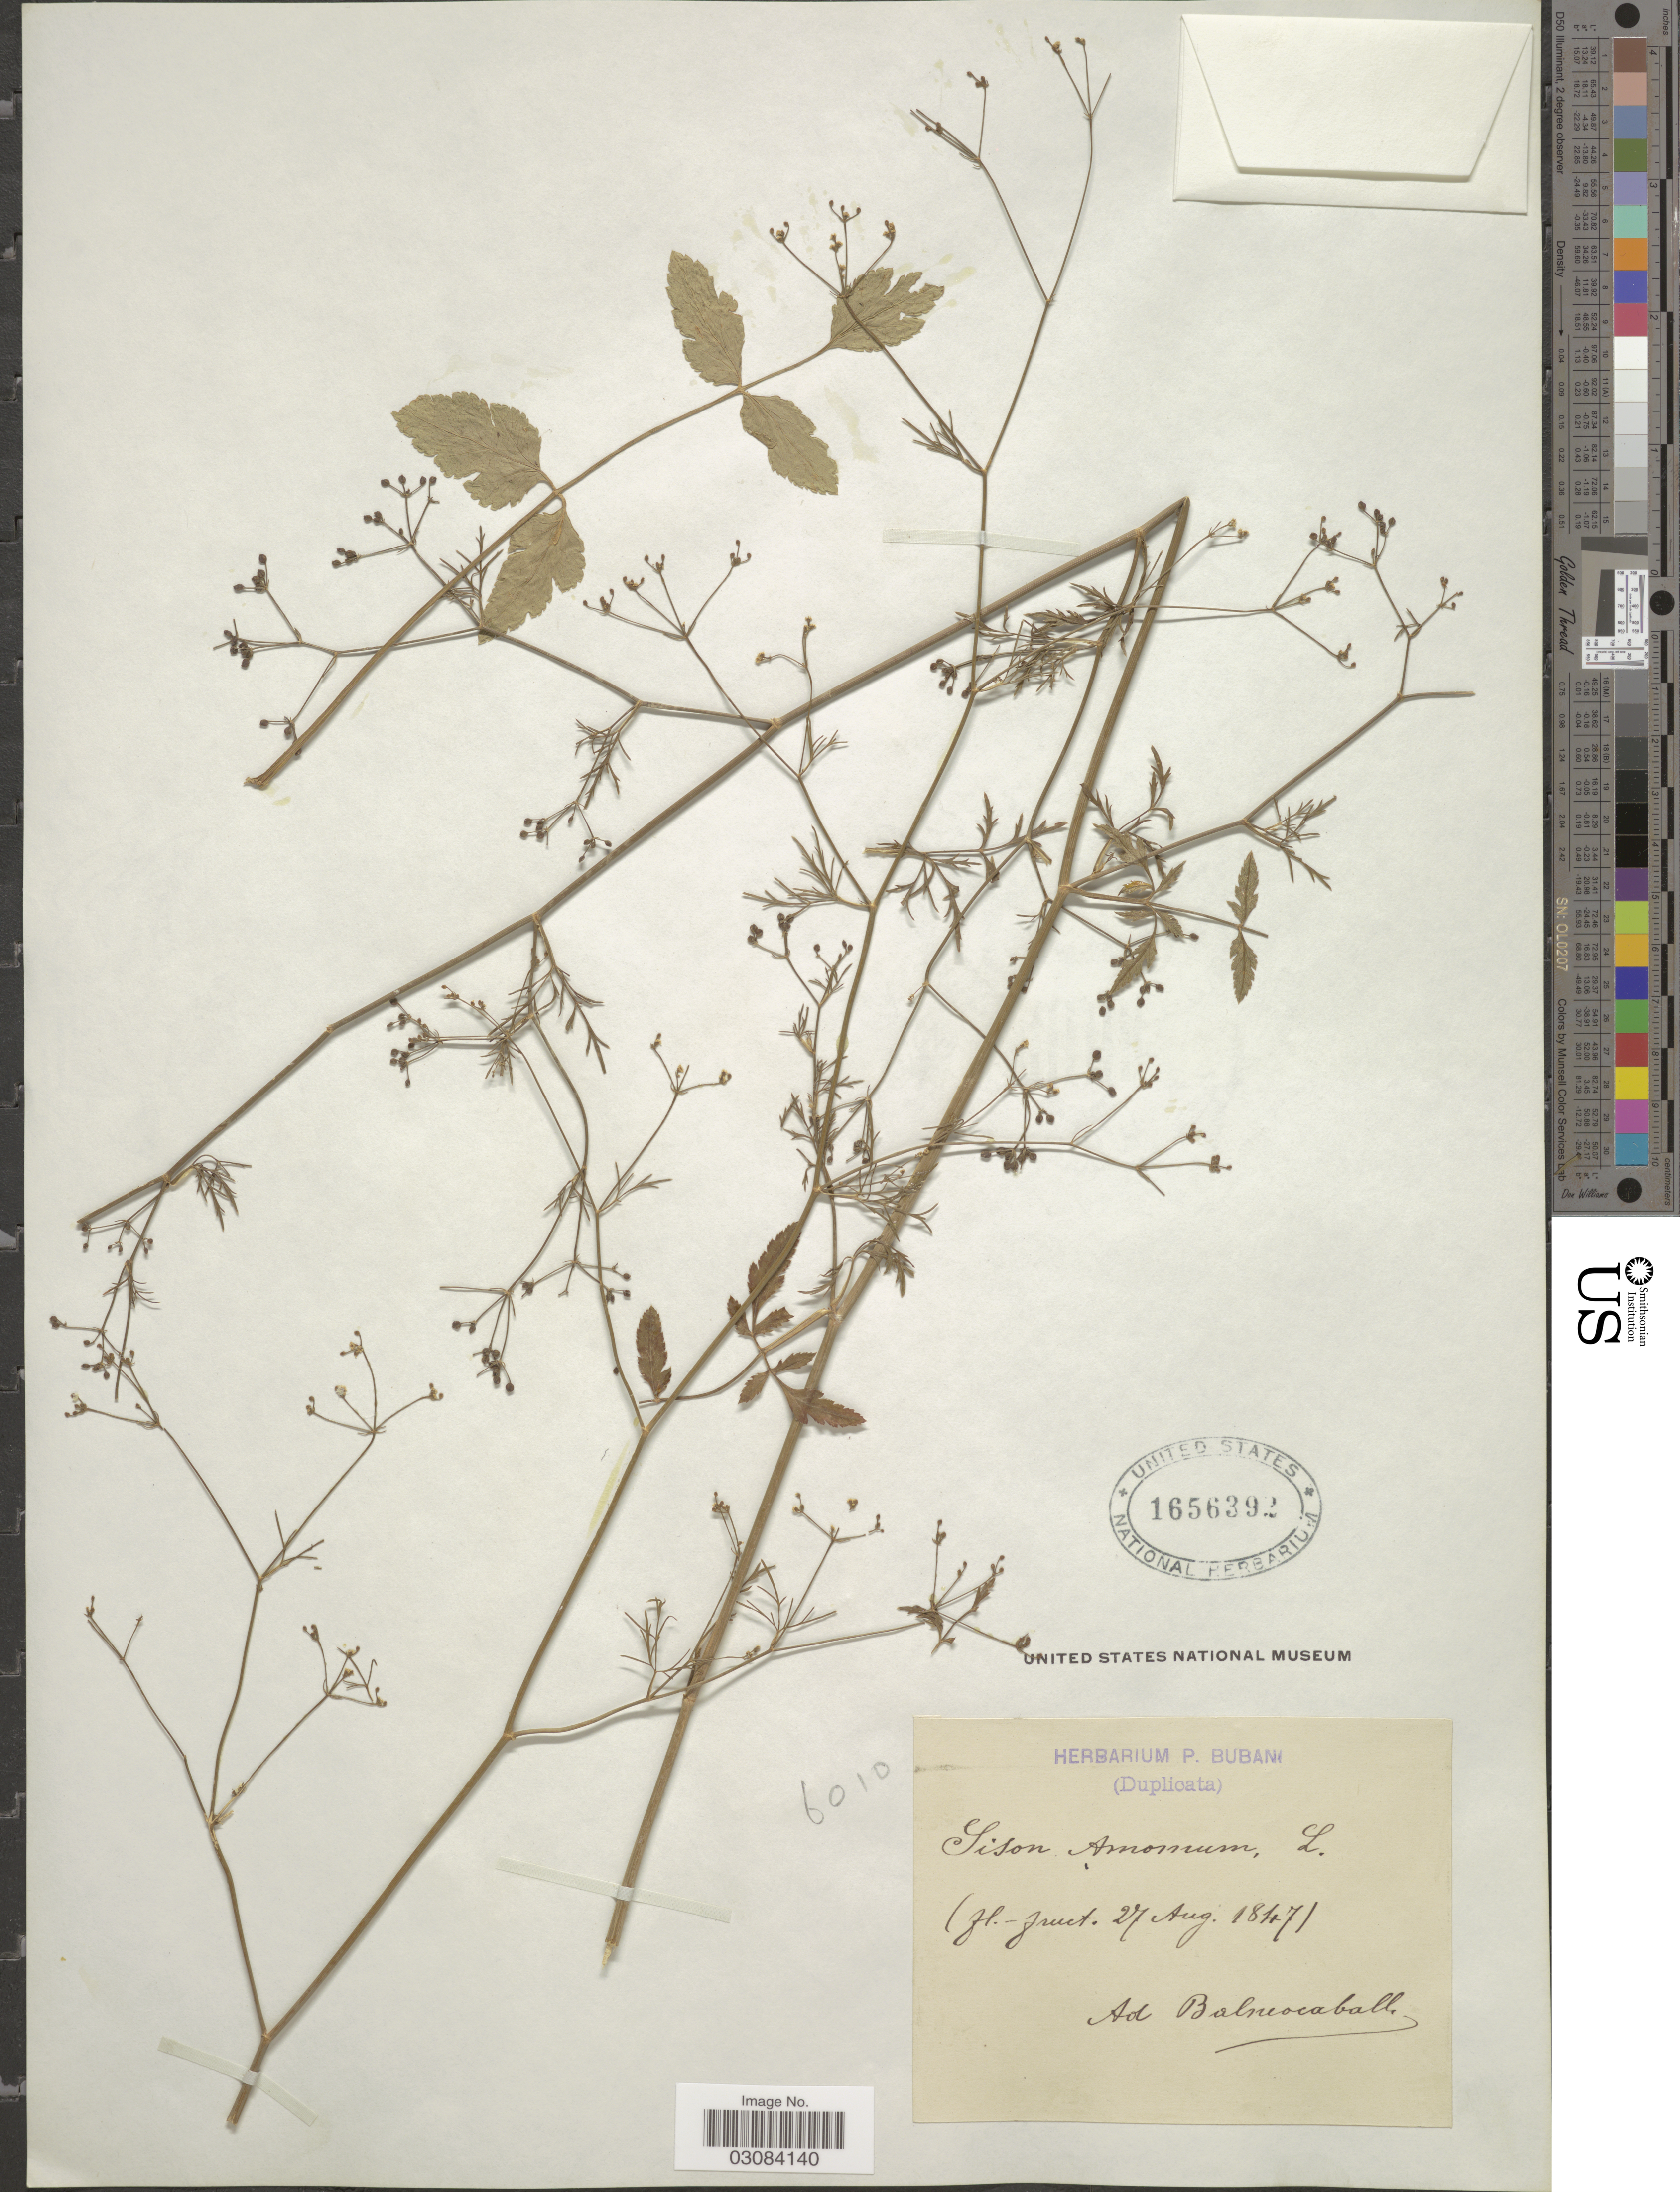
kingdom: Plantae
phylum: Tracheophyta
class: Magnoliopsida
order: Apiales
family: Apiaceae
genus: Sison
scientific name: Sison amomum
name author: L.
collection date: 1847-08-27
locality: Ad Balneocaballo.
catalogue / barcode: US 1656392